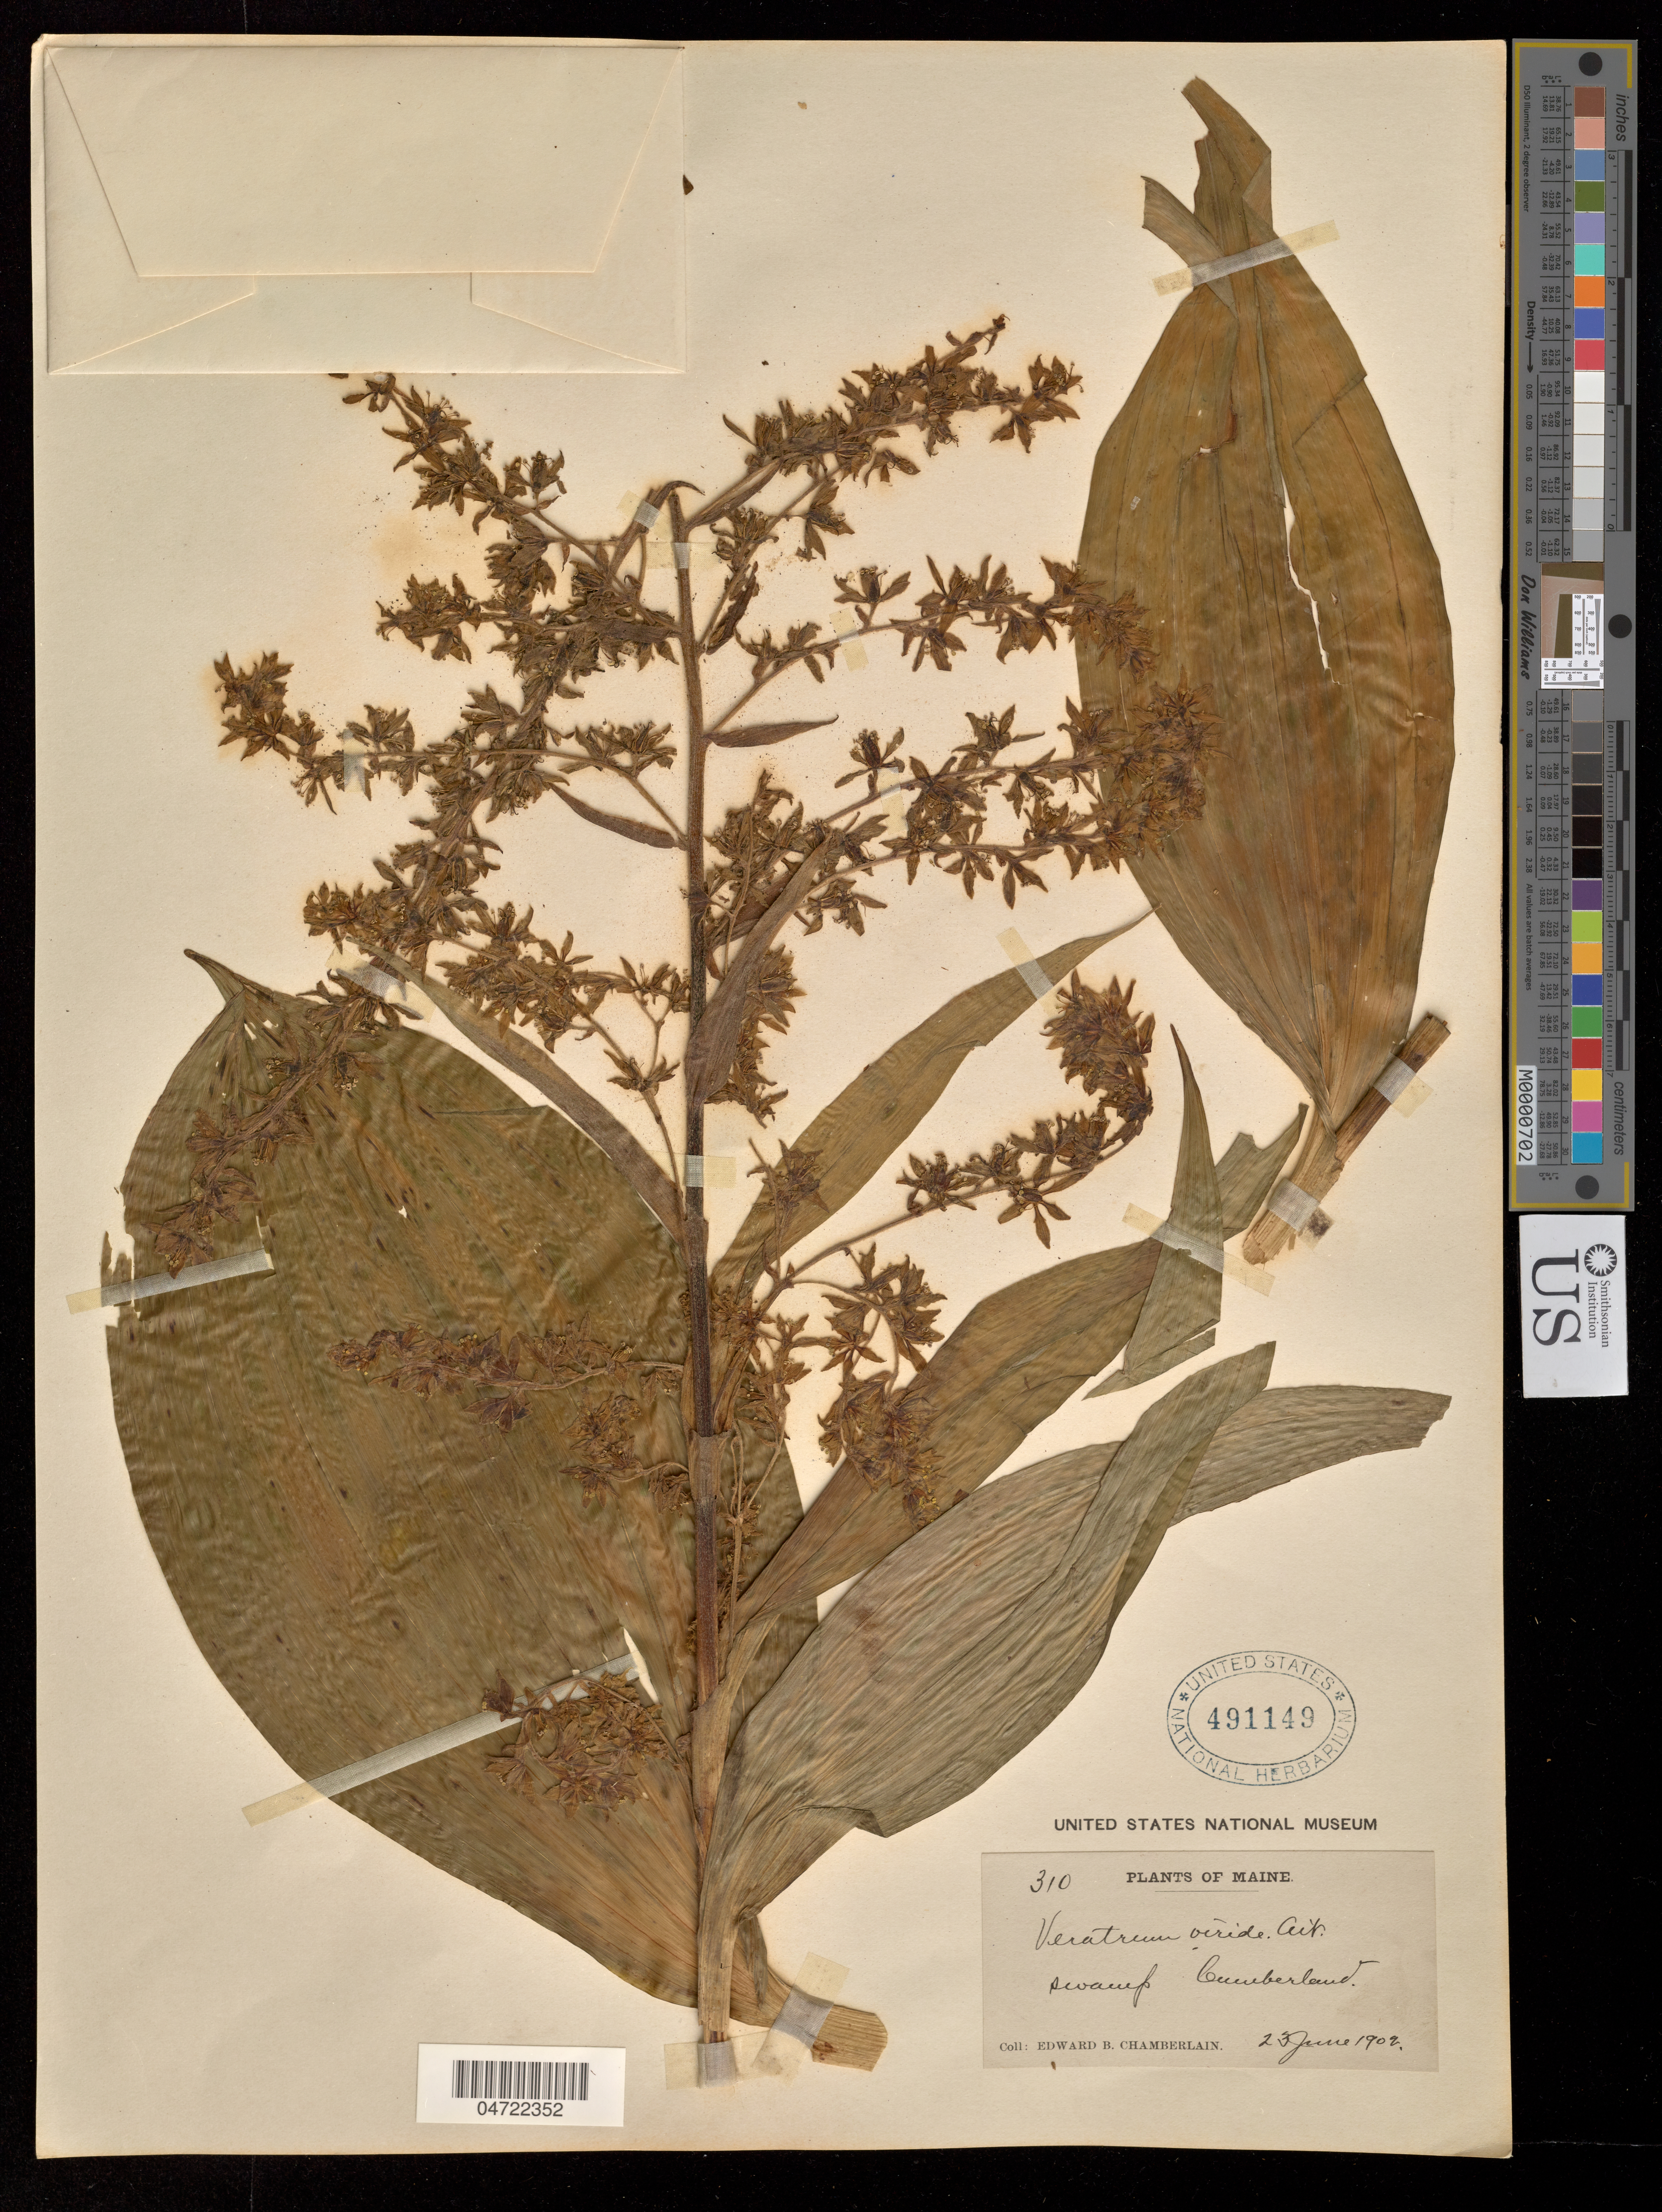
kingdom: Plantae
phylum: Tracheophyta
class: Liliopsida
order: Liliales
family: Melanthiaceae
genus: Veratrum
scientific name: Veratrum viride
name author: Aiton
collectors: E. Chamberlain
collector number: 310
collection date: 1902-06-23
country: United States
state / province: Maine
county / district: Cumberland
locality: Cumberland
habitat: Swamp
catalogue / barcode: US 491149